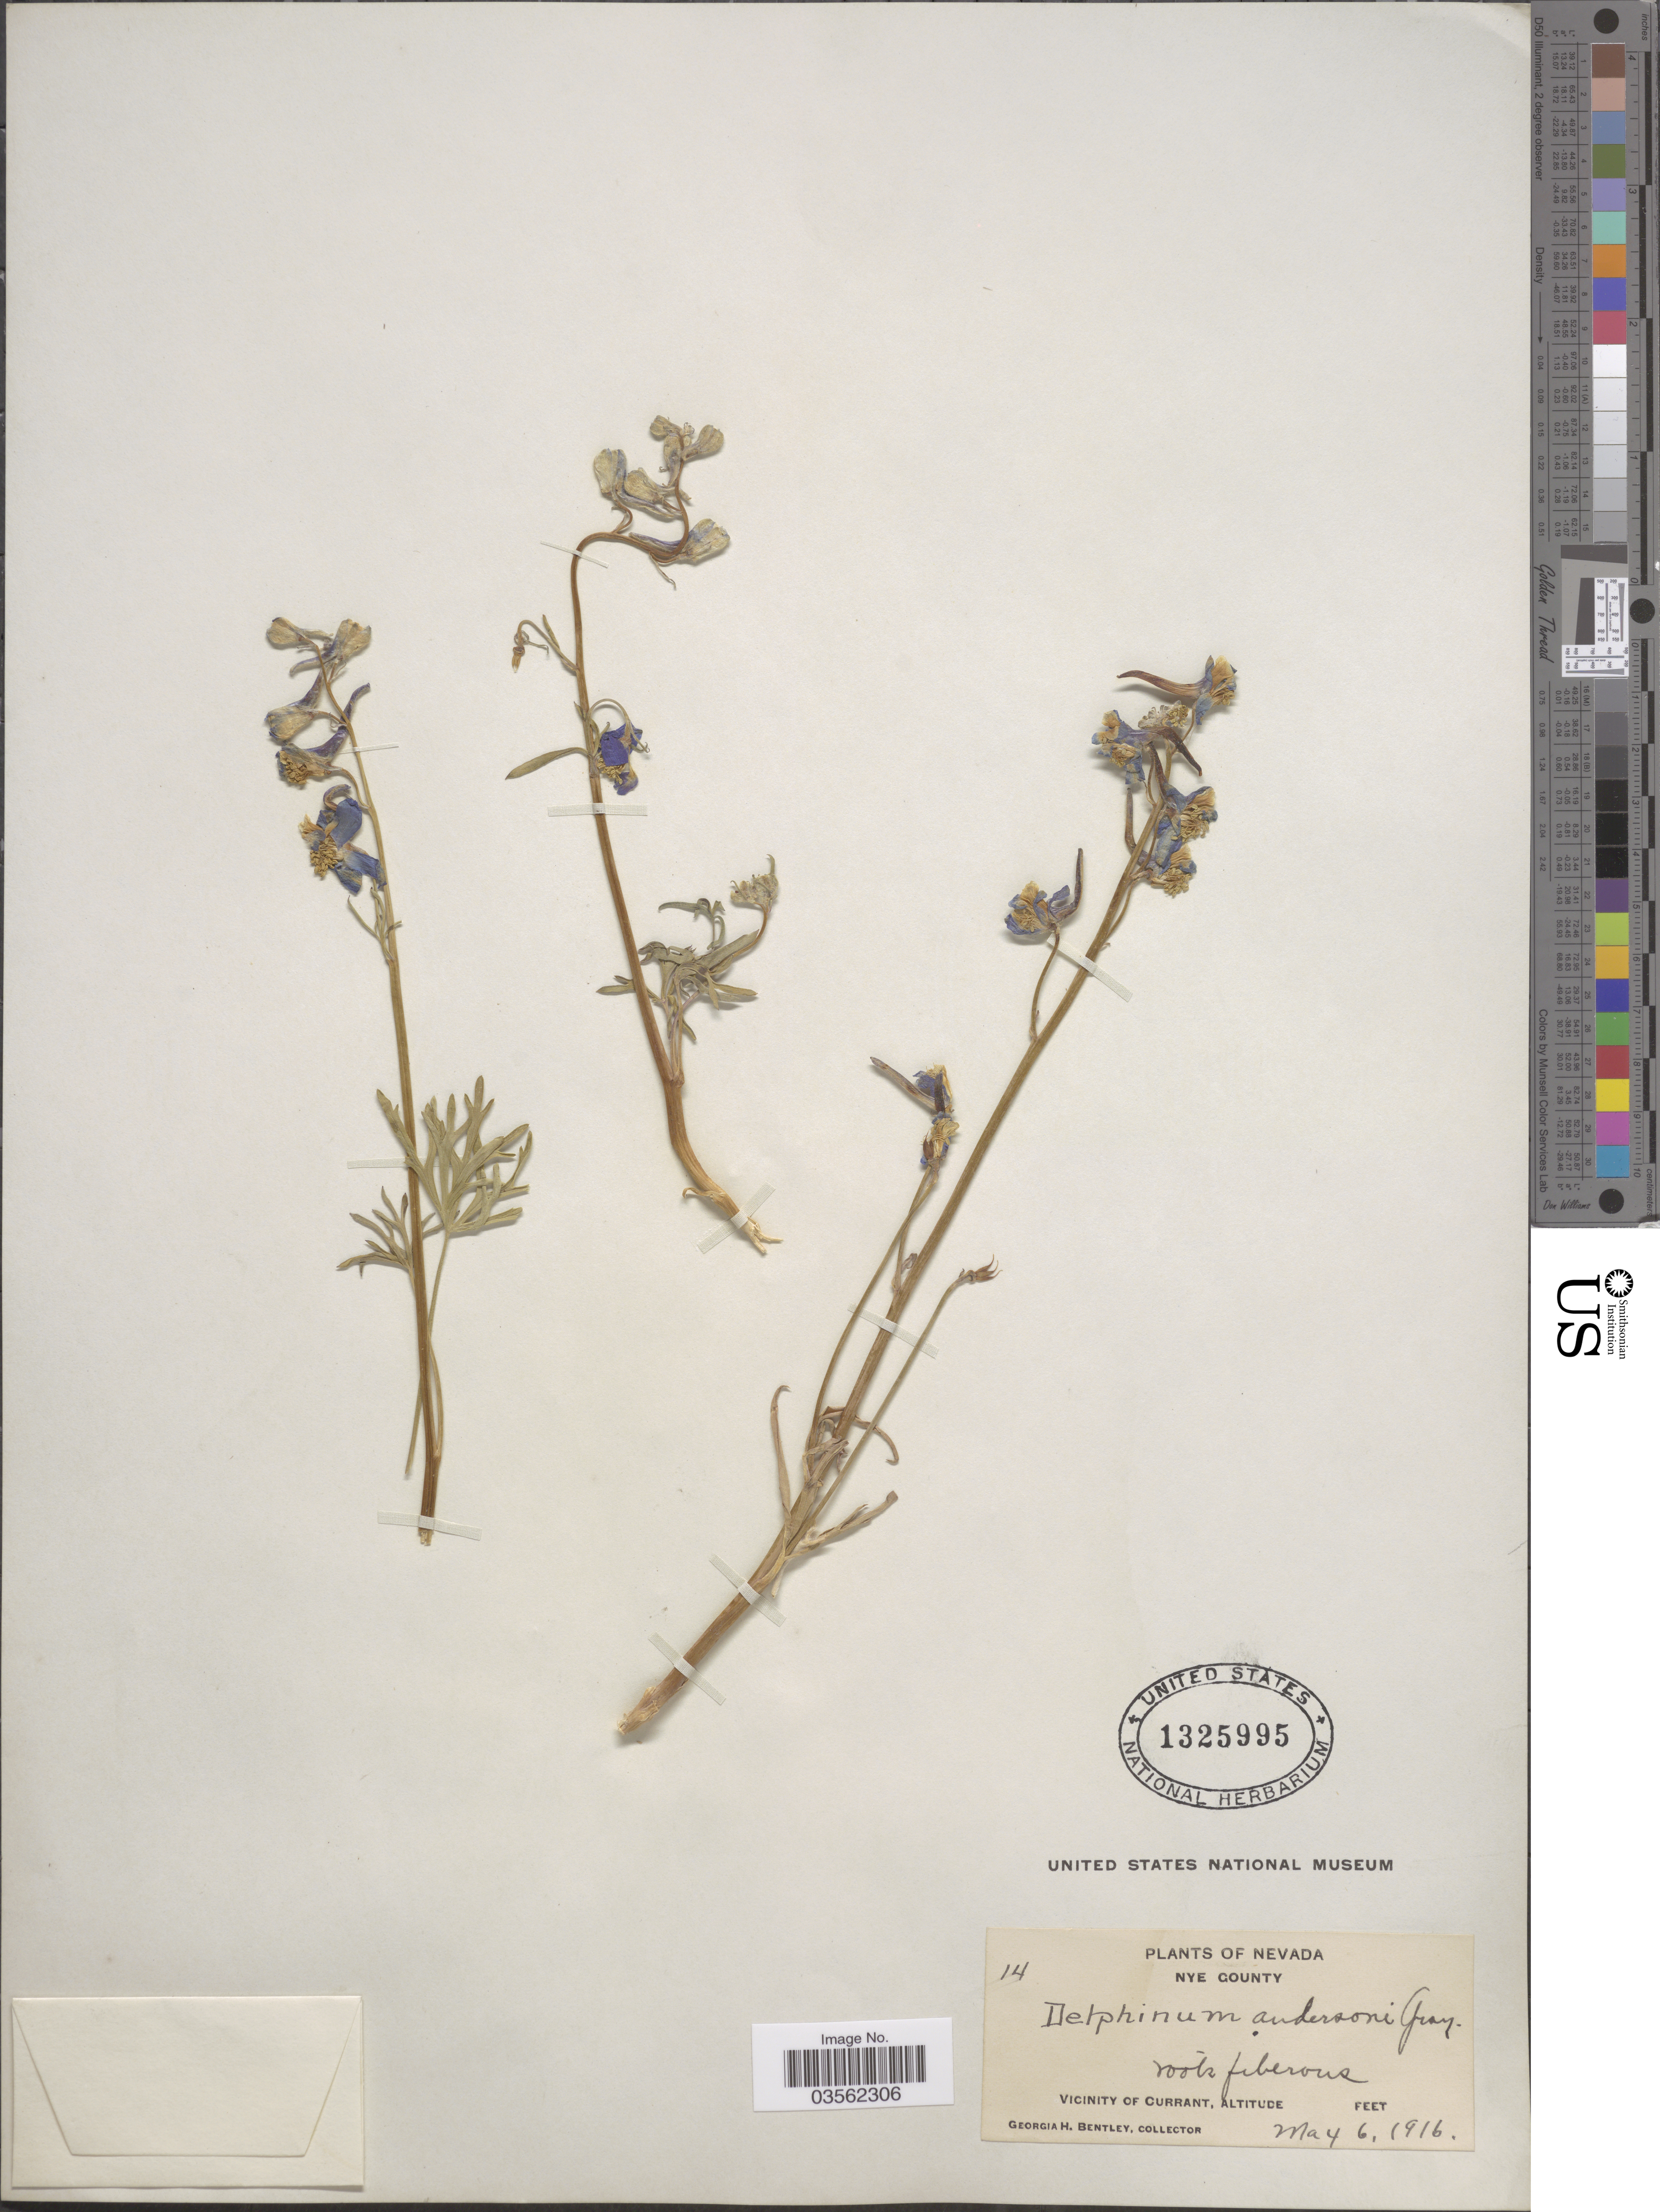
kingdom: Plantae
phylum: Tracheophyta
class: Magnoliopsida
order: Ranunculales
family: Ranunculaceae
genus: Delphinium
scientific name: Delphinium andersonii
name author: A. Gray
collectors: G. Bentley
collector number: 14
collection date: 1916-05-06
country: United States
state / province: Nevada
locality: Nye County. Vicinity of Currant.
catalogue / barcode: US 1325995